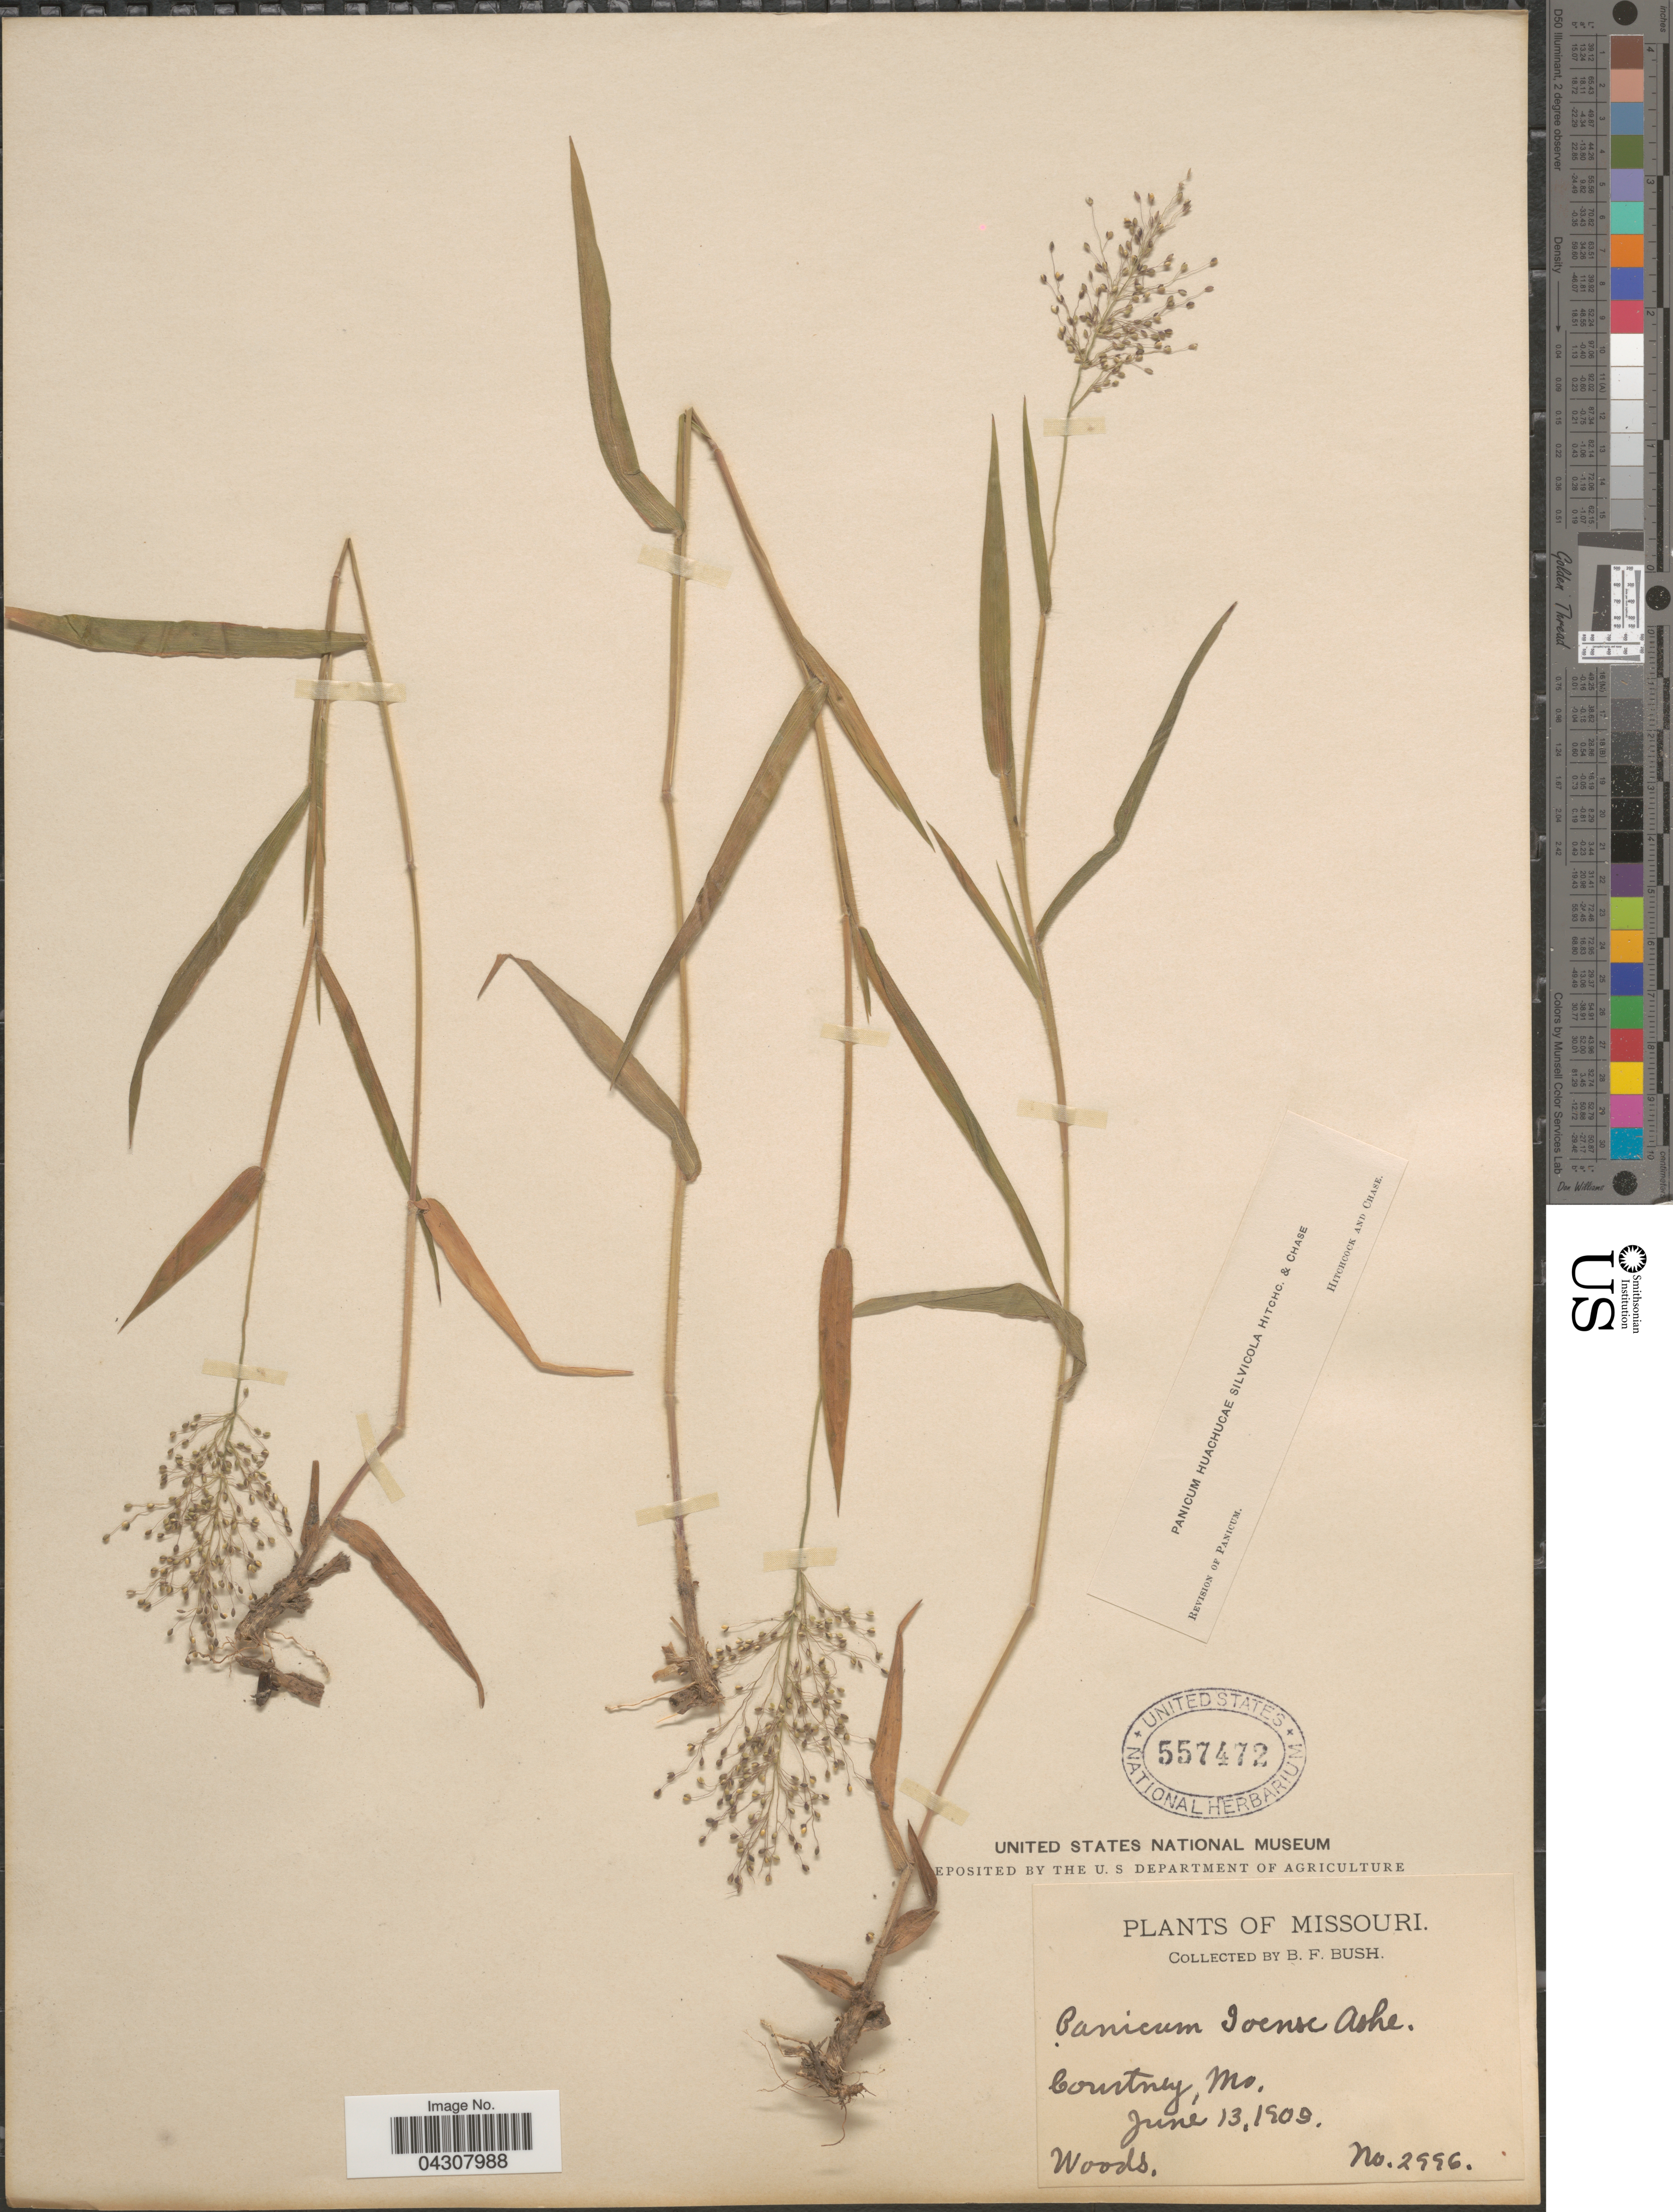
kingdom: Plantae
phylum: Tracheophyta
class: Liliopsida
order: Poales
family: Poaceae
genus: Dichanthelium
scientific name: Dichanthelium acuminatum var. acuminatum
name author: (Sw.) Gould & C.A. Clark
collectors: B. F. Bush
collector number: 2996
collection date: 1909-06-13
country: United States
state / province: Missouri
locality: Courtney.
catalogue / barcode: US 557472